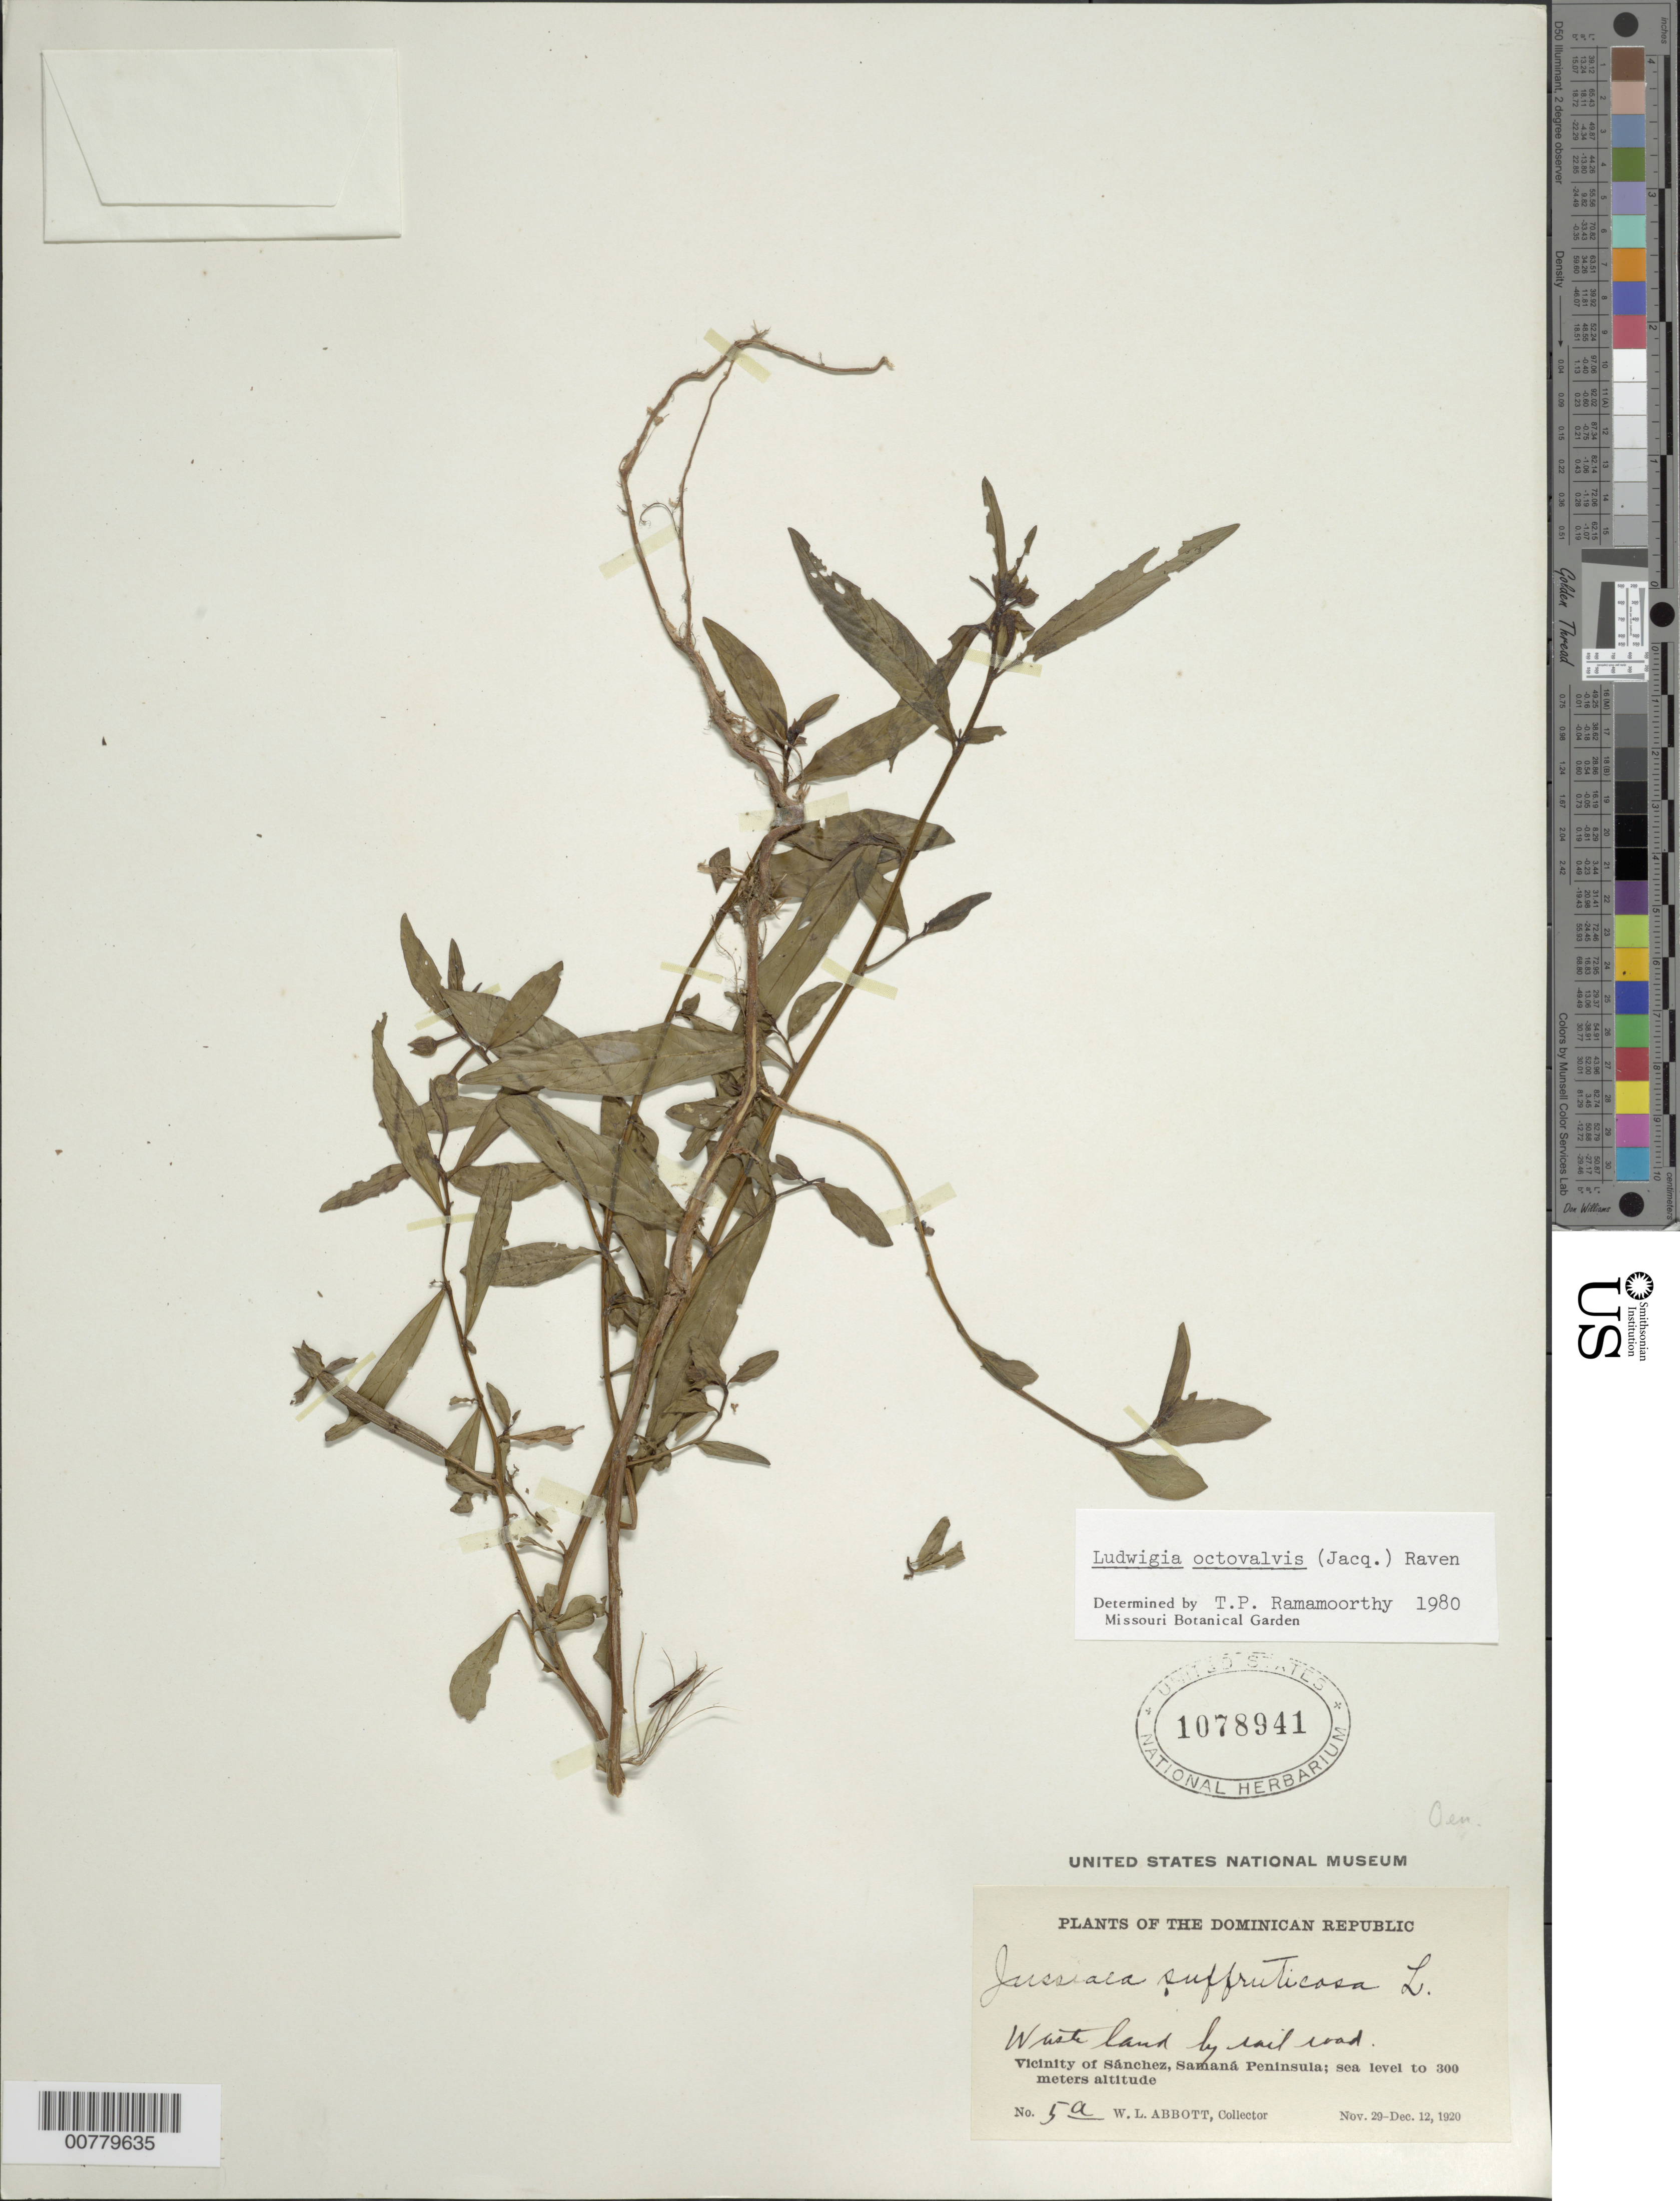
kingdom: Plantae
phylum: Tracheophyta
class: Magnoliopsida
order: Myrtales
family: Onagraceae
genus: Ludwigia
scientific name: Ludwigia octovalvis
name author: (Jacq.) P.H. Raven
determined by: Ramamoorthy, T. P.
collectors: W. L. Abbott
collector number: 5a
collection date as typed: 29 Dec 1920 to 12 Dec 1920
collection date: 1920-12-12/1920-12-29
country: Dominican Republic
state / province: Samana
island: Hispaniola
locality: Samaná Peninsula, vicinity of Sánchez.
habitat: Waste land by rail road.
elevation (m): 0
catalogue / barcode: US 1078941